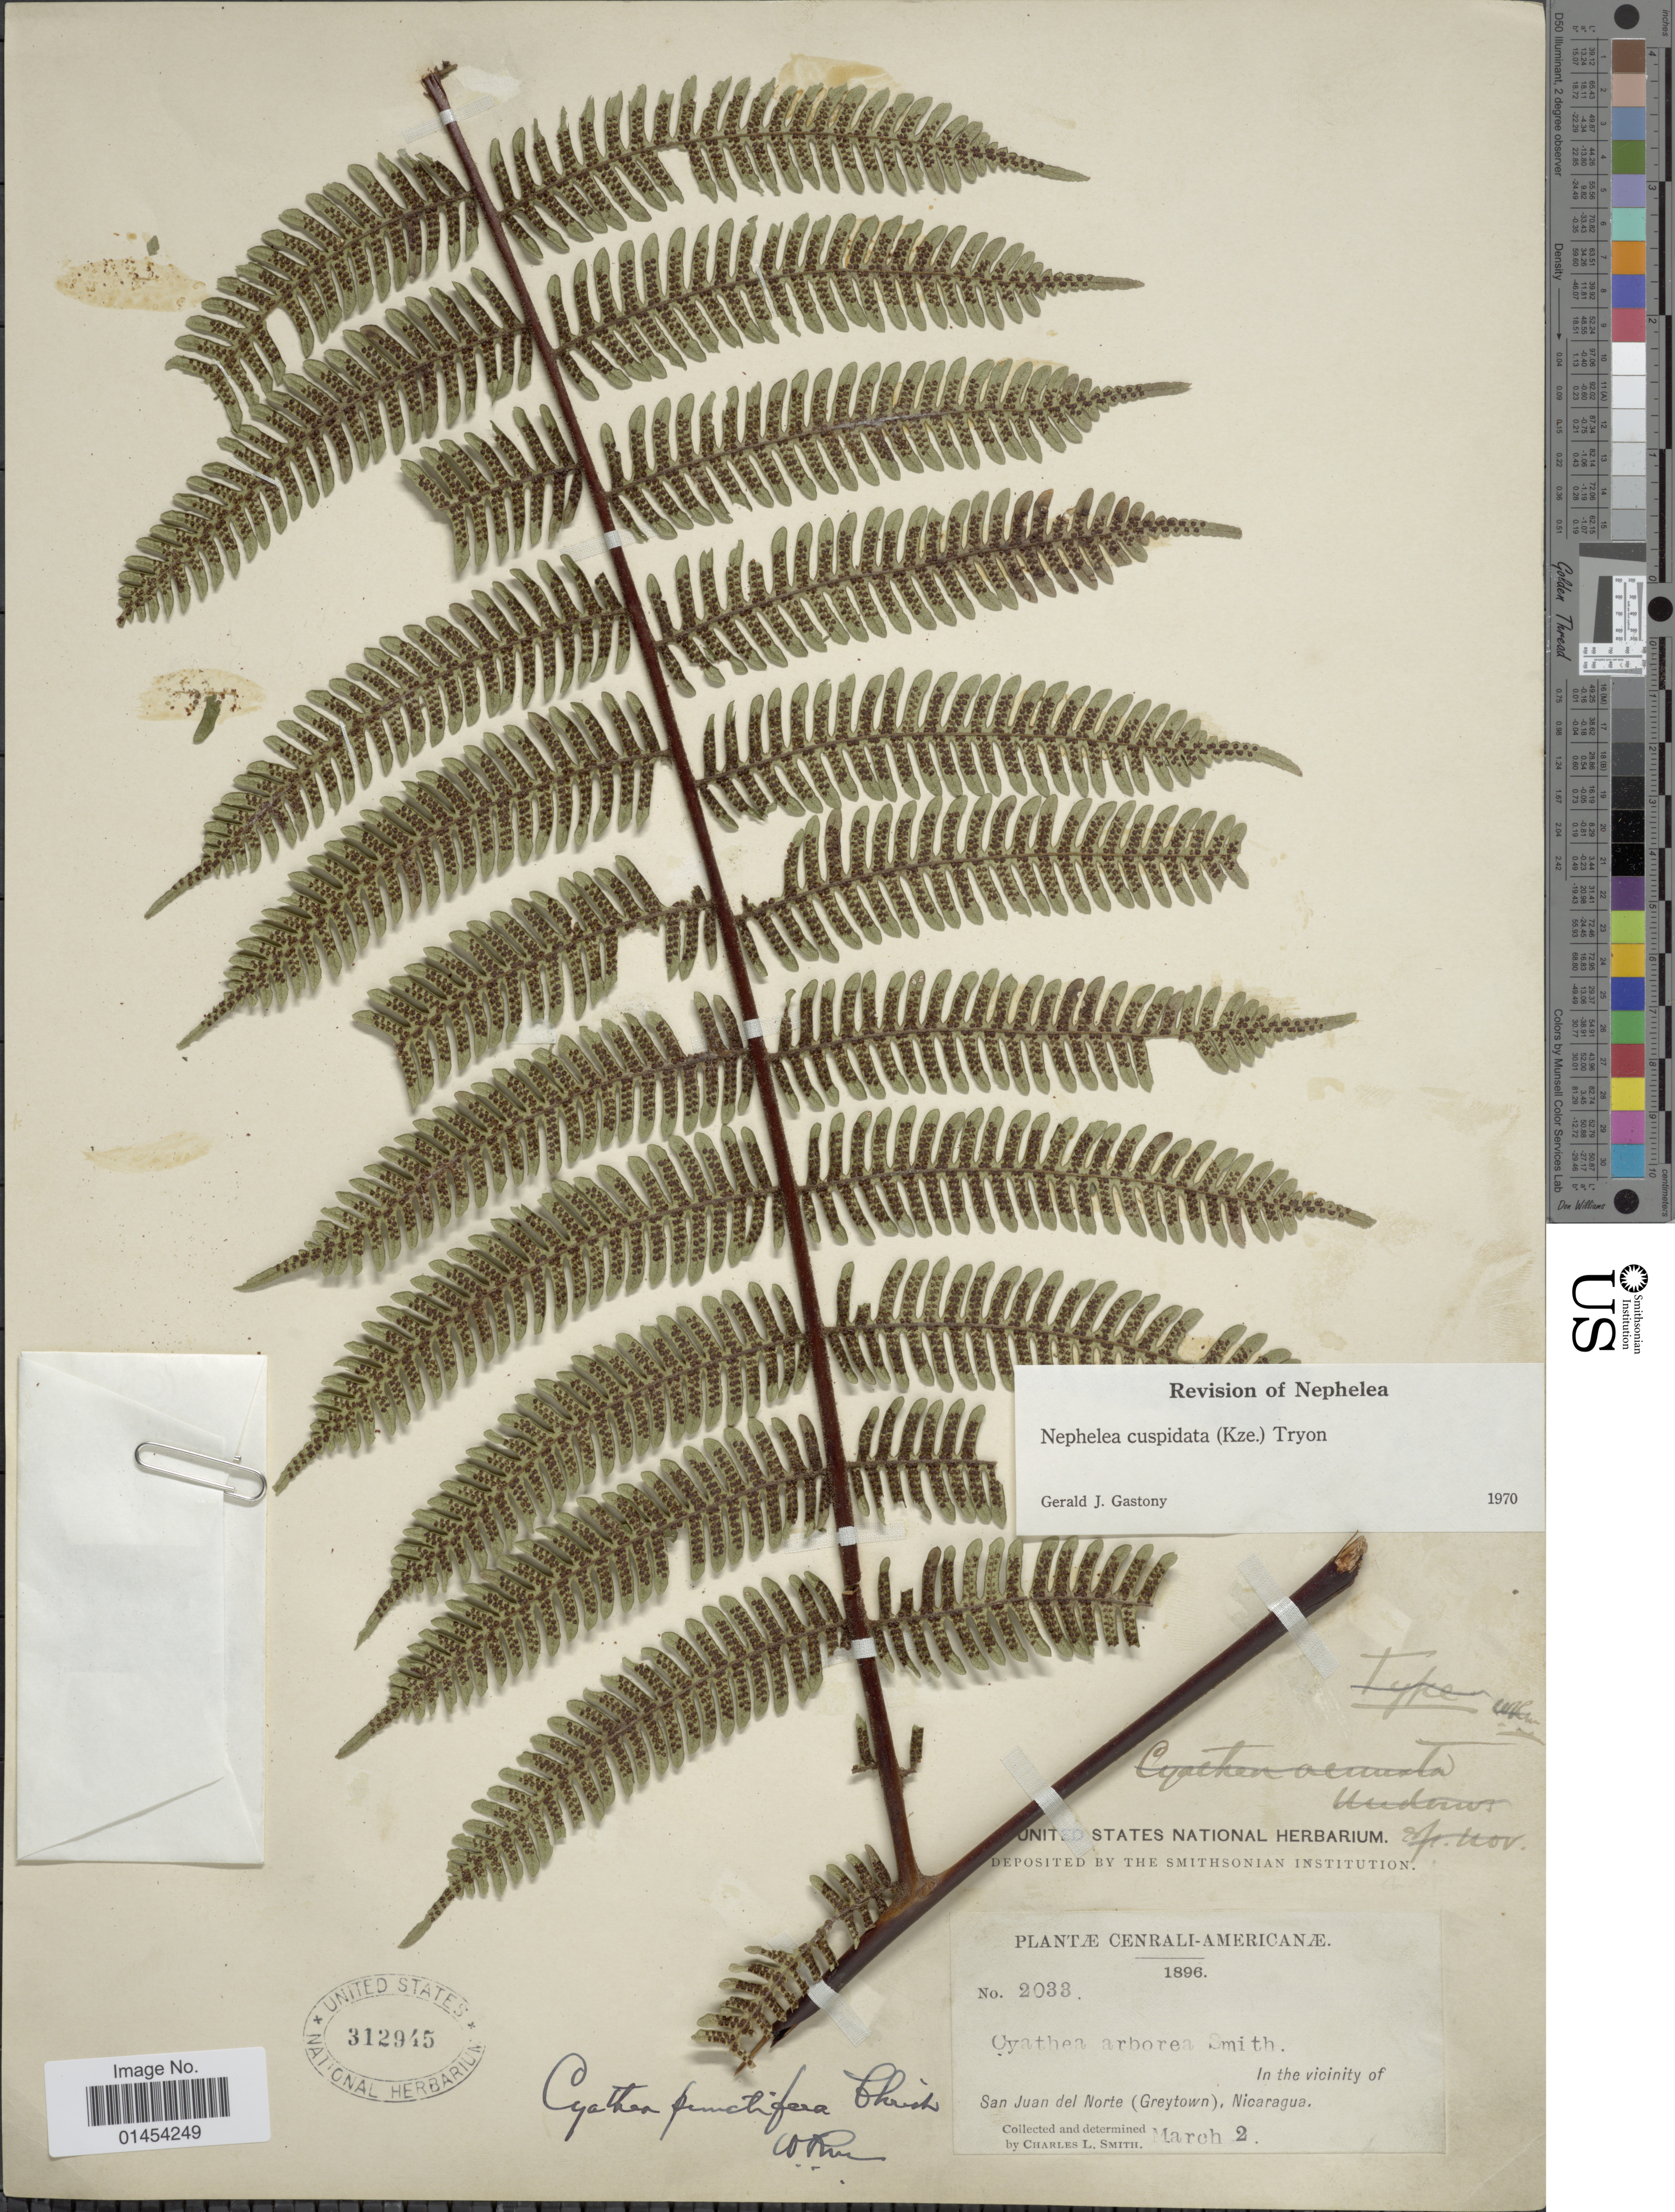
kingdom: Plantae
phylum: Tracheophyta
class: Polypodiopsida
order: Cyatheales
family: Cyatheaceae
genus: Alsophila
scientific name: Alsophila cuspidata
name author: (Kunze) D.S. Conant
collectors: C. L. Smith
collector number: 2033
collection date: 1896-03-02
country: Nicaragua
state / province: Rio San Juan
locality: Cenrali-Americanæ. In the vicinity of San Juan del Norte (Greytown)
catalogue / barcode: US 312945